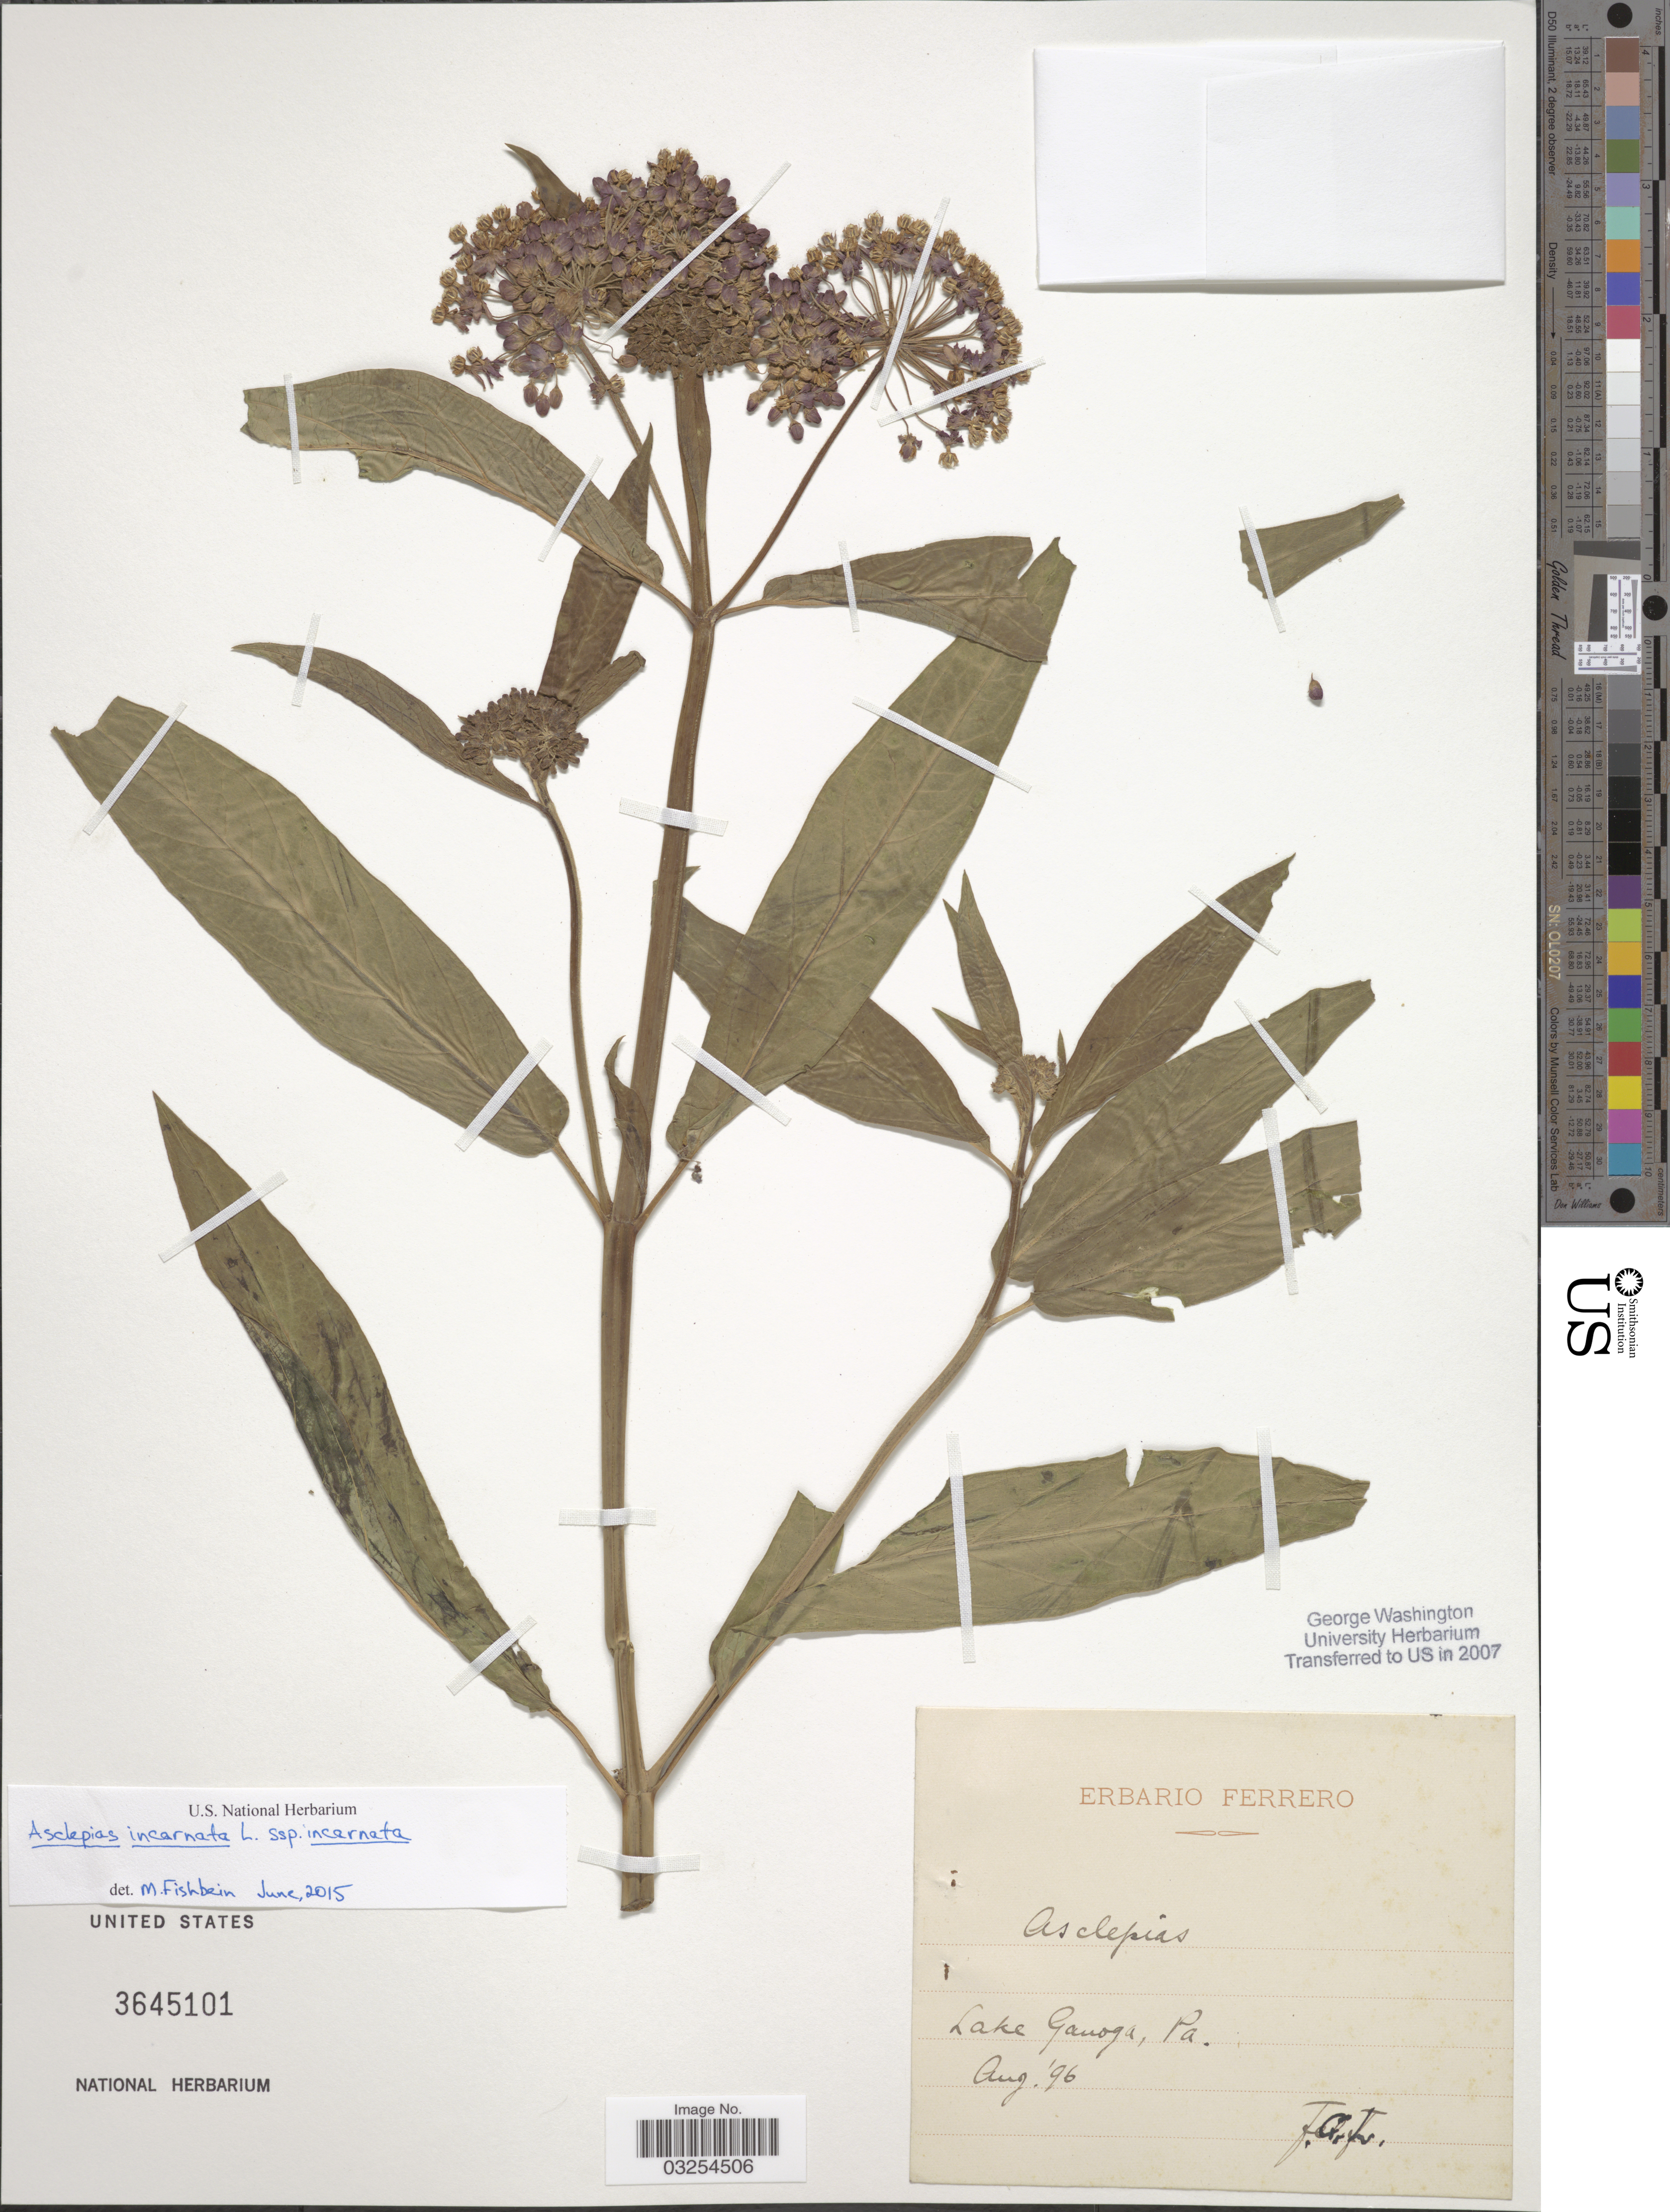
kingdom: Plantae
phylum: Tracheophyta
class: Magnoliopsida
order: Gentianales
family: Apocynaceae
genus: Asclepias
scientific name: Asclepias incarnata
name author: L.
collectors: F. Ferrero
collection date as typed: Transcribed d/m/y: /8/96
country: United States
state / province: Pennsylvania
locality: Lake Ganoga.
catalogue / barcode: US 3645101